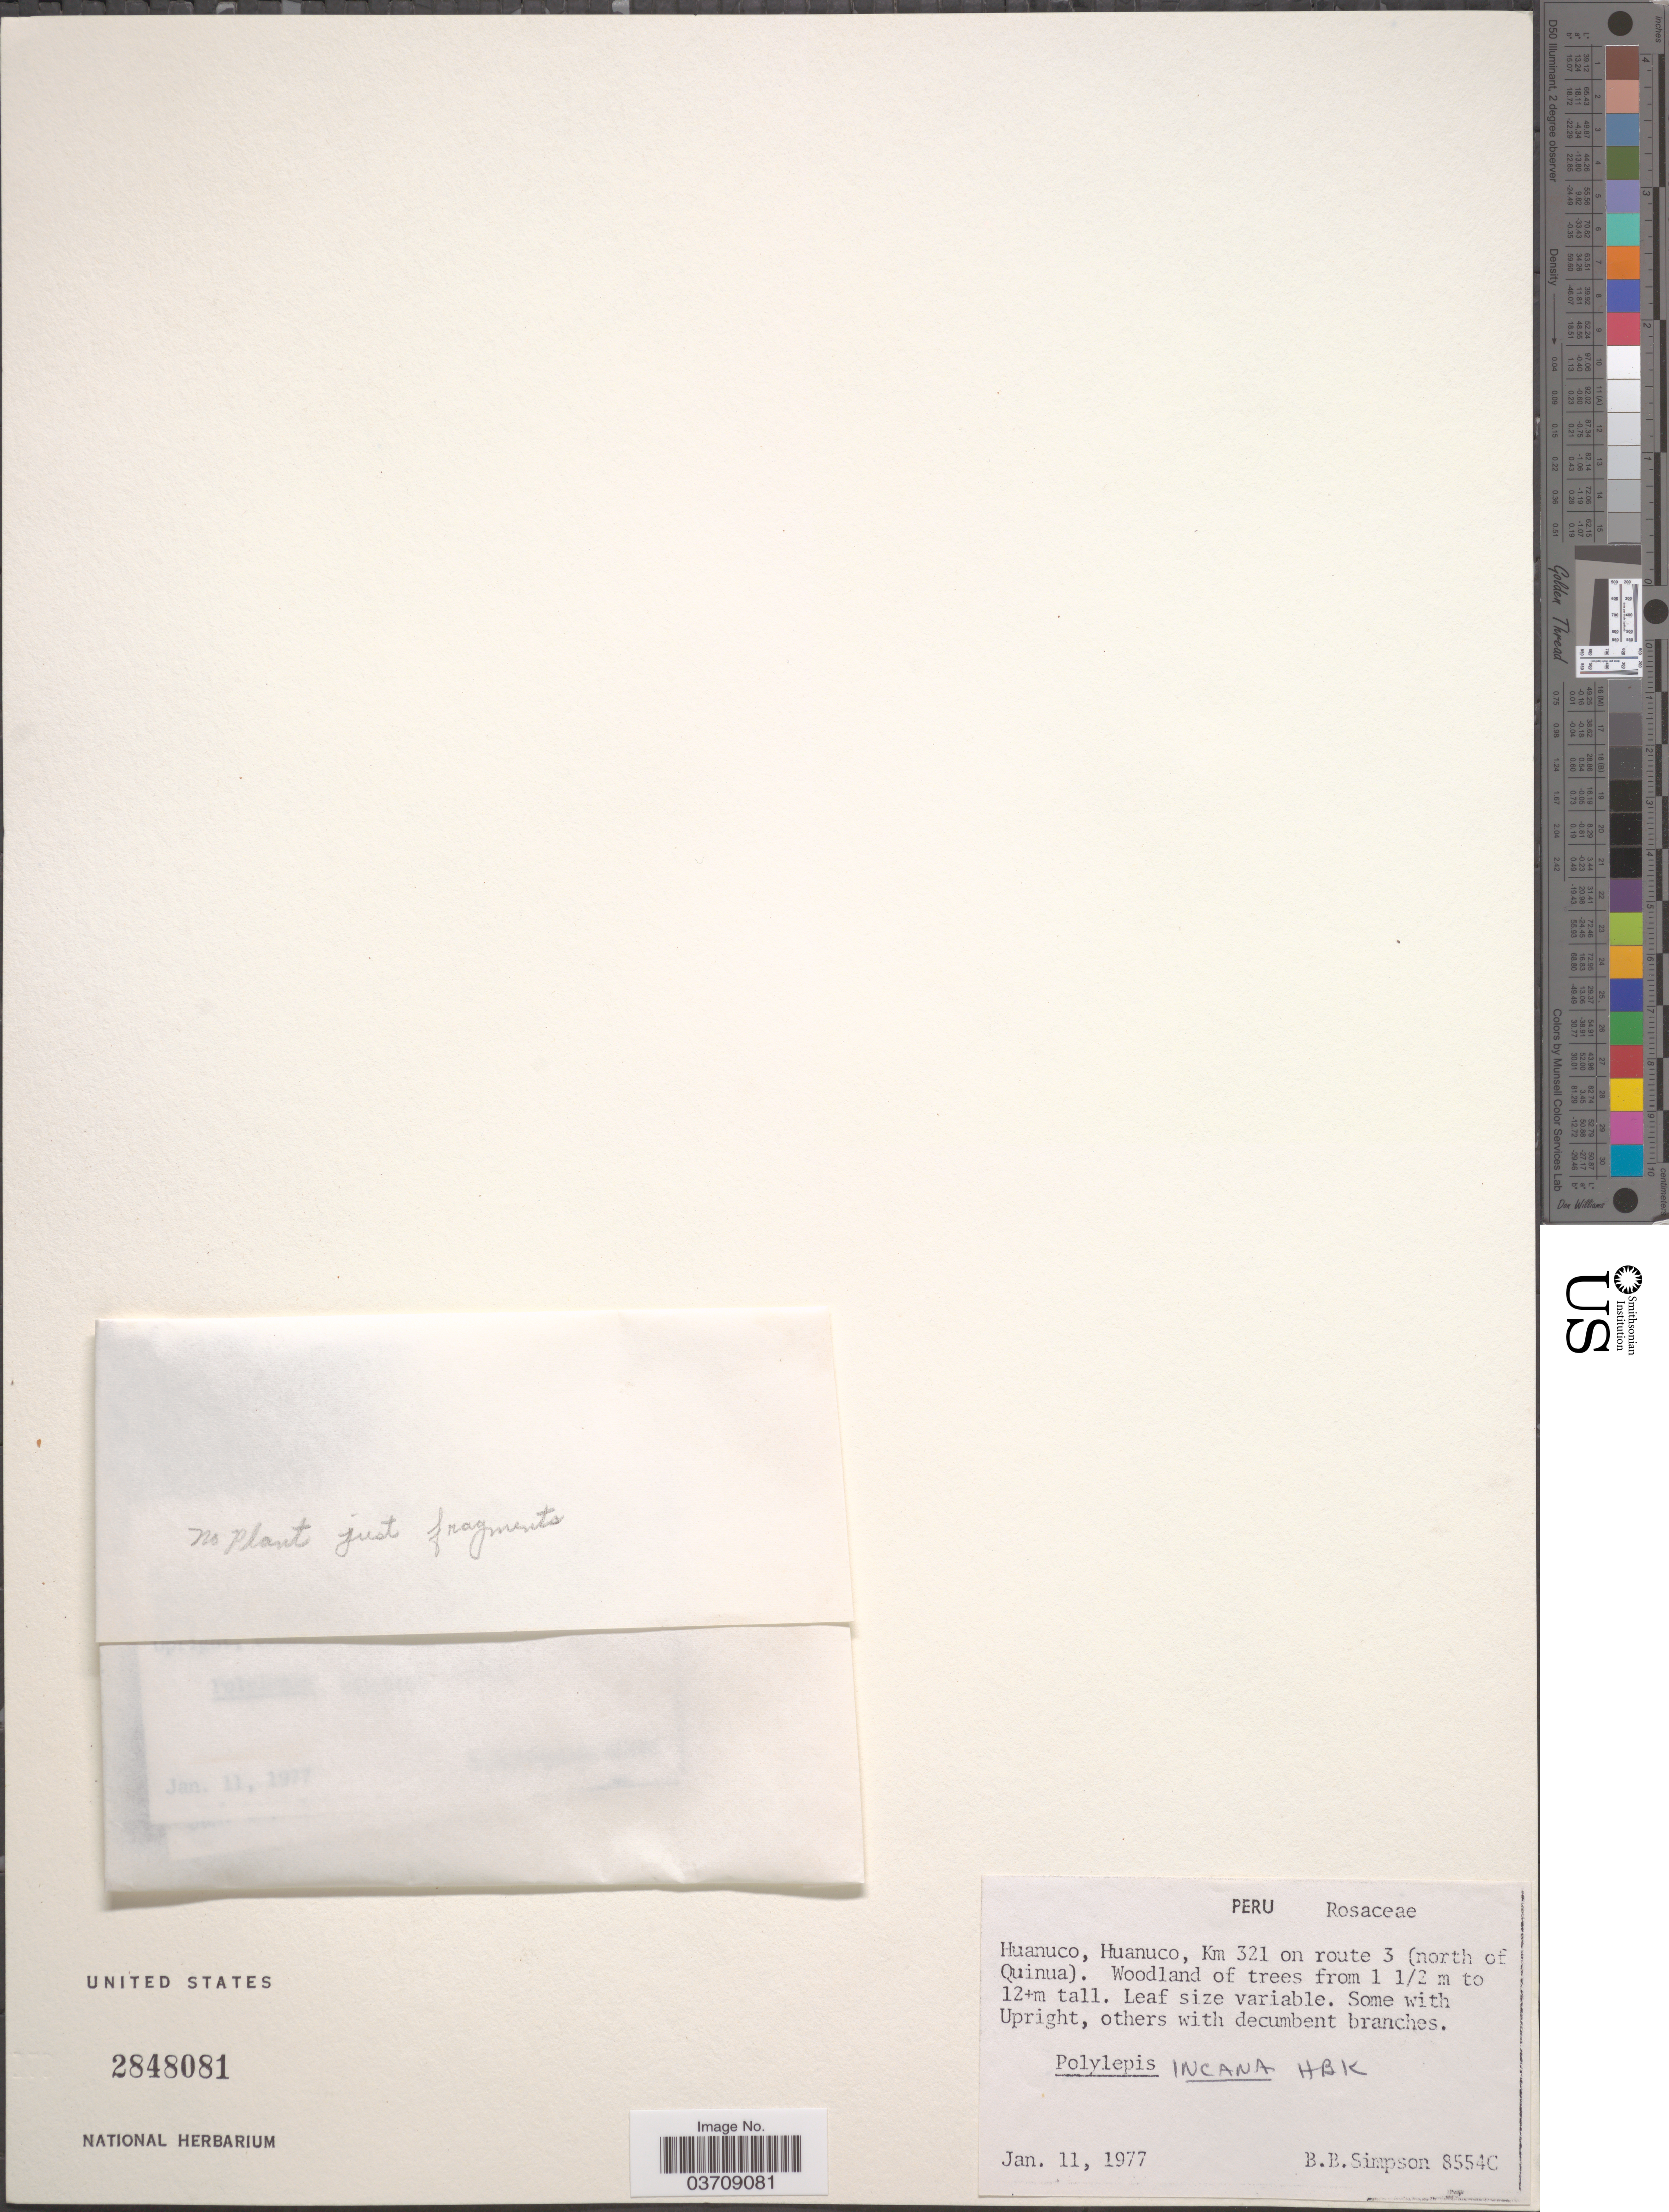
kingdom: Plantae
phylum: Tracheophyta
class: Magnoliopsida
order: Rosales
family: Rosaceae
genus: Polylepis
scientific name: Polylepis incana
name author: Kunth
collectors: B. Simpson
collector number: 8554C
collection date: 1977-01-11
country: Peru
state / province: Huánuco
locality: Km 321 on route 3 (north of Quinua).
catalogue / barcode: US 2848081